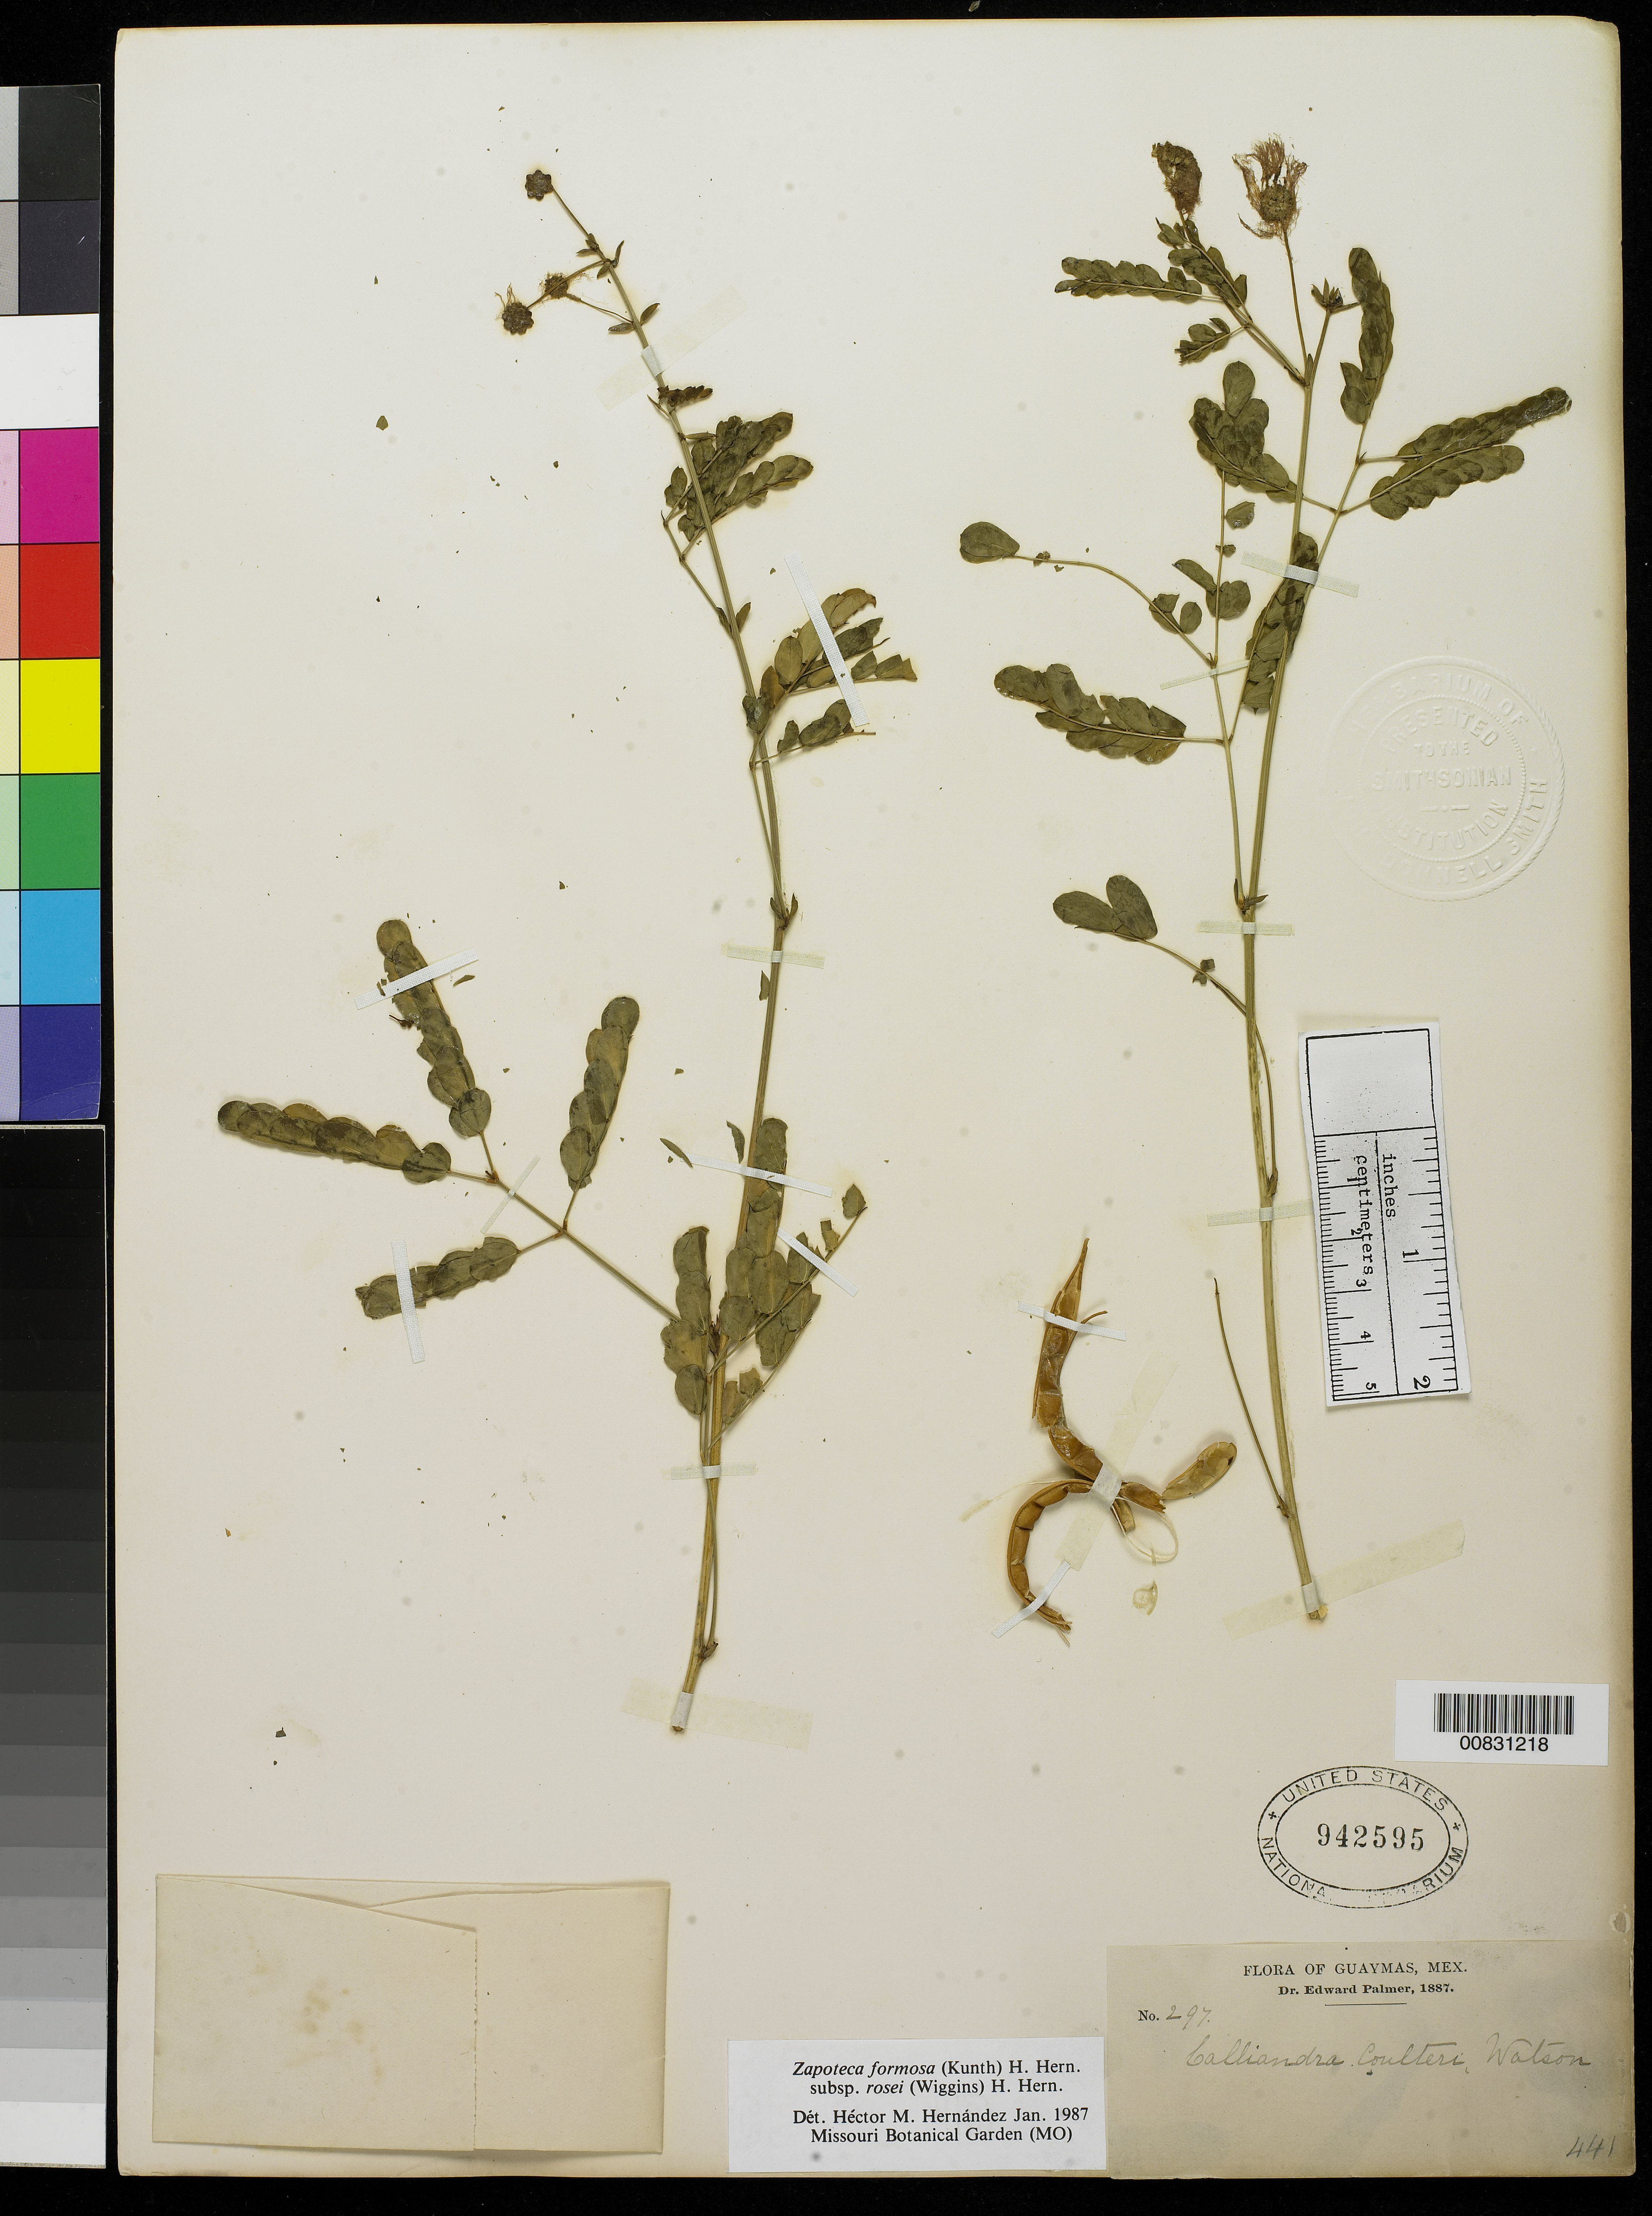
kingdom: Plantae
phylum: Tracheophyta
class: Magnoliopsida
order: Fabales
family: Fabaceae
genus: Zapoteca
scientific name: Zapoteca formosa subsp. rosei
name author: (Wiggins) H.M. Hern.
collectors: E. Palmer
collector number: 297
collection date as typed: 1887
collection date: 1887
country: Mexico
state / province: Sonora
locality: Guaymas, Sonora.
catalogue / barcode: US 942595